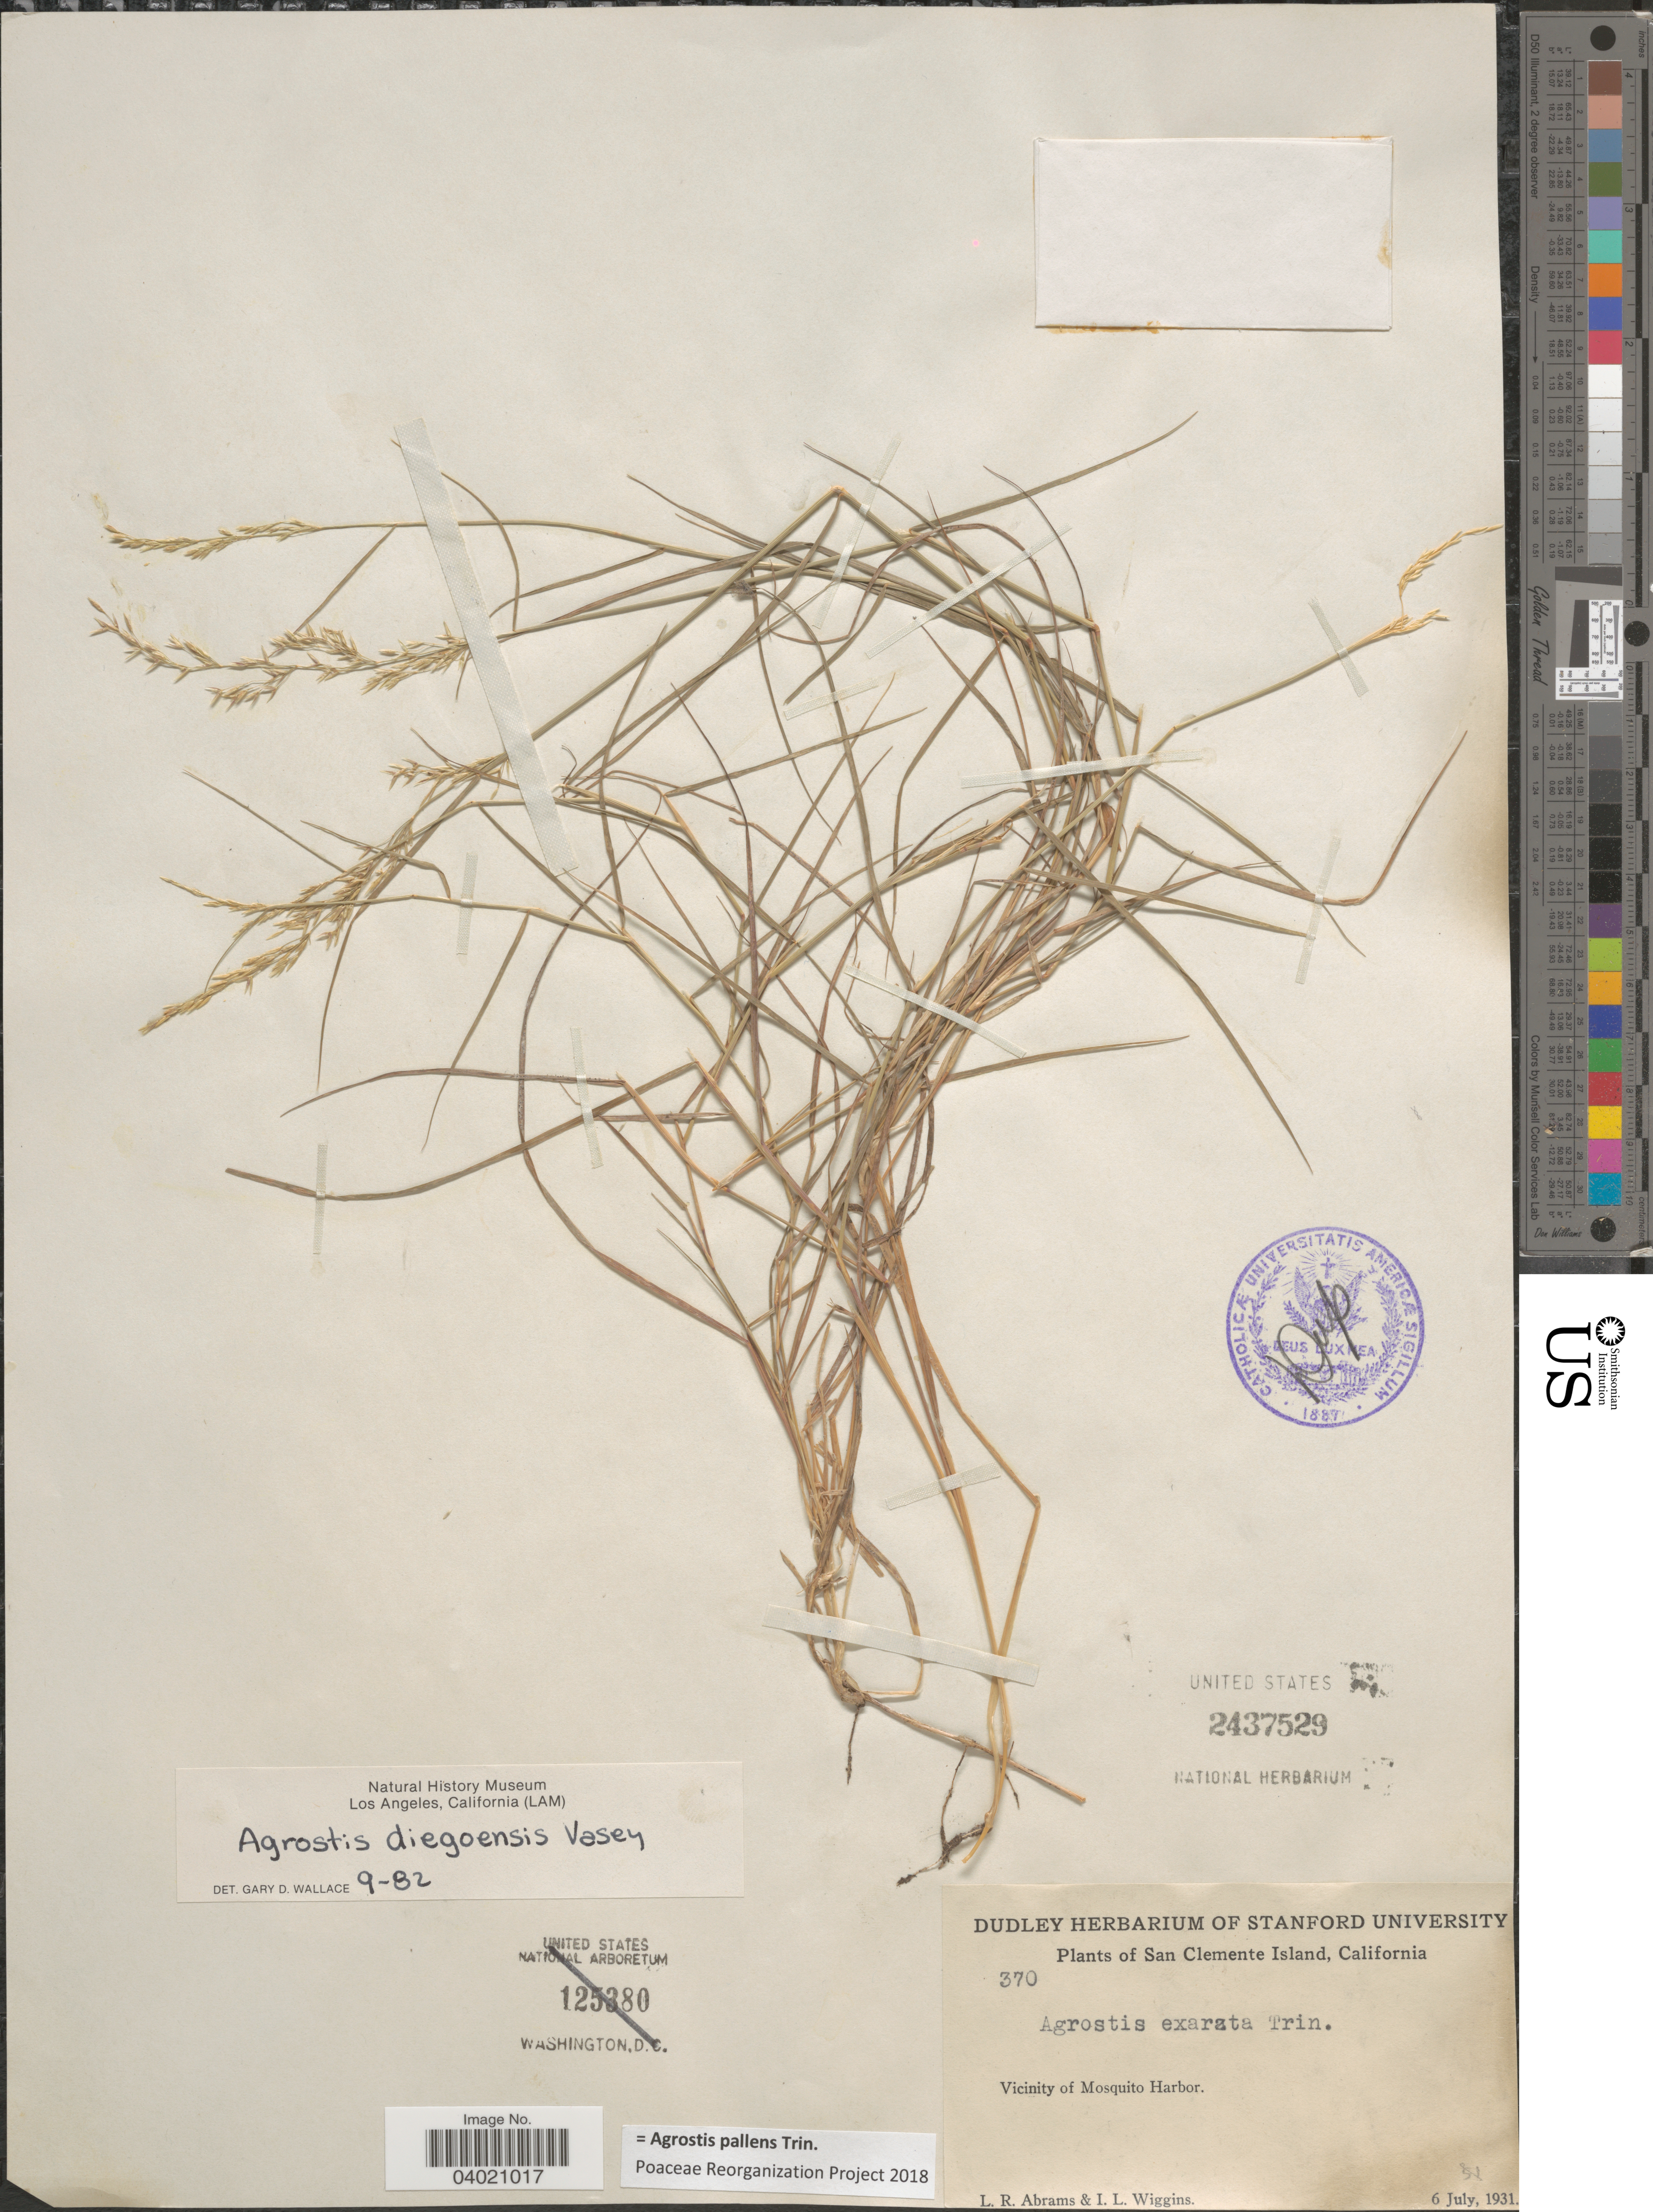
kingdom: Plantae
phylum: Tracheophyta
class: Liliopsida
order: Poales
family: Poaceae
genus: Agrostis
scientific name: Agrostis pallens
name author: Trin.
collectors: L. Abrams & I. L. Wiggins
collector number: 370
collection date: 1931-07-06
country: United States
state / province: California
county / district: Los Angeles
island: San Clemente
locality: San Clemente Island. Vicinity of Mosquito Harbor.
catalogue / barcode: US 2437529